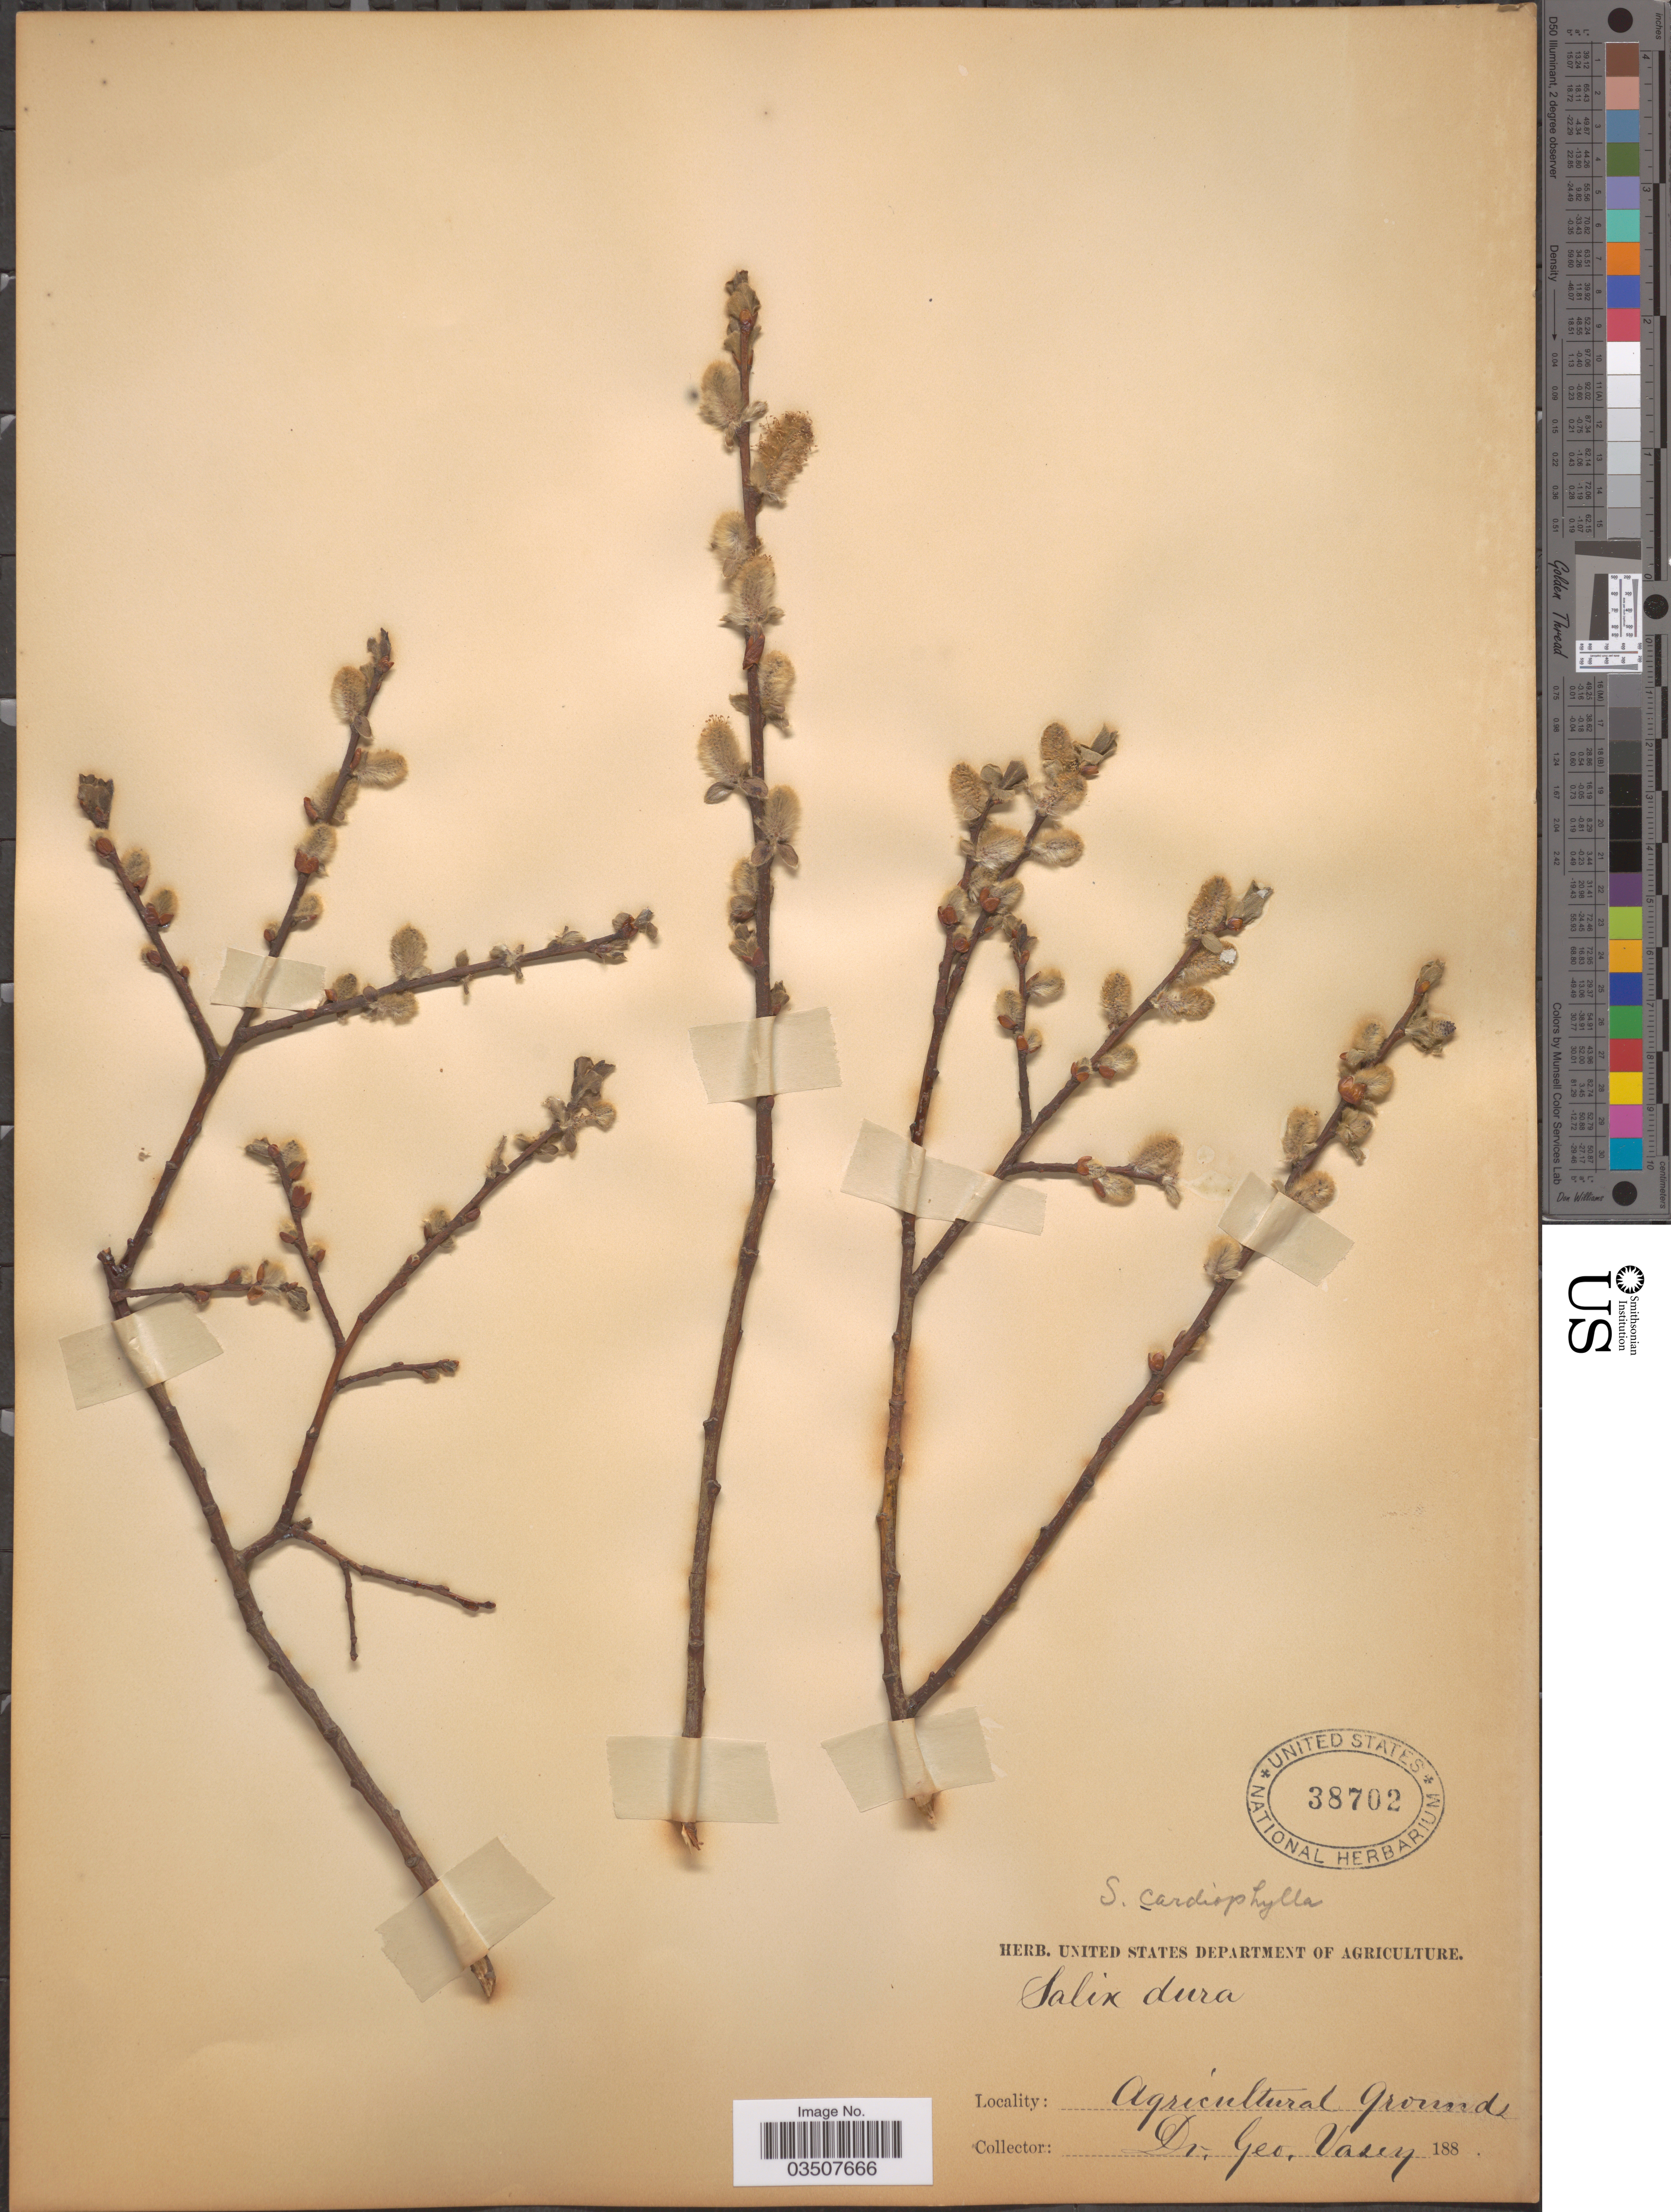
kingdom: Plantae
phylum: Tracheophyta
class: Magnoliopsida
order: Malpighiales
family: Salicaceae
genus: Salix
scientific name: Salix cardiophylla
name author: Trautv. & C.A. Mey.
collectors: G. Vasey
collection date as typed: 188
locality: Agricultural Grounds.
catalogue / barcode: US 38702